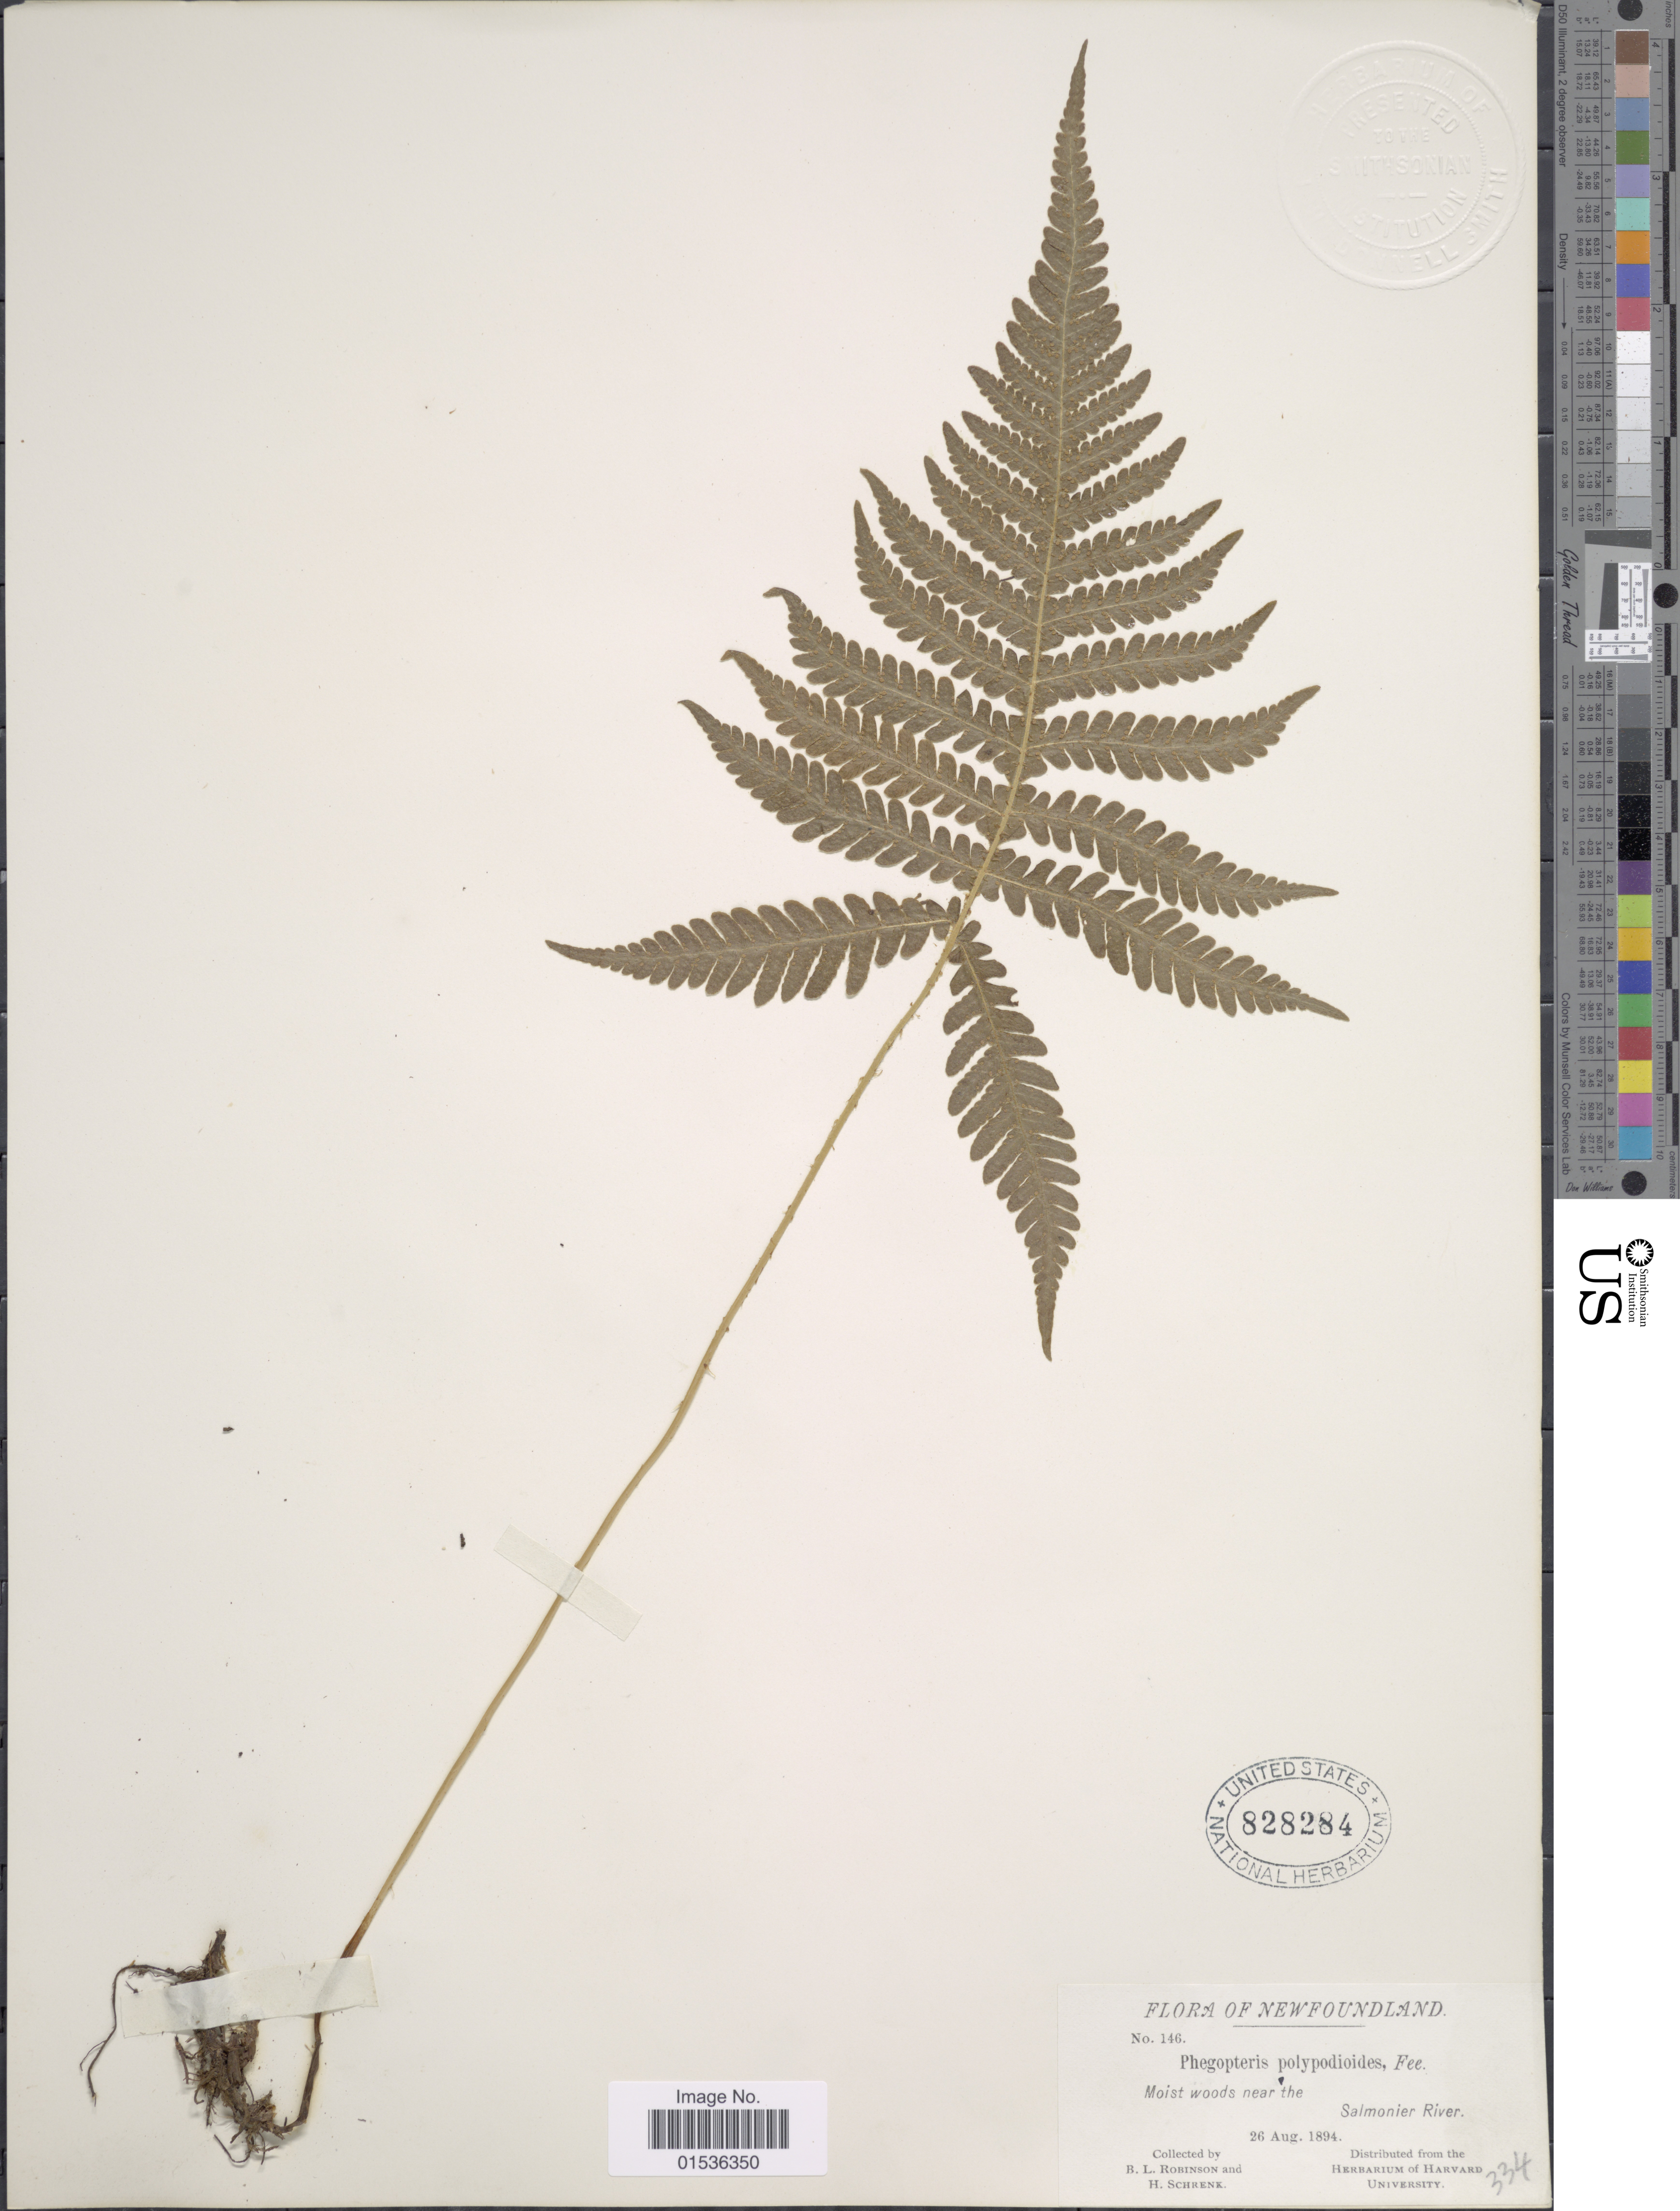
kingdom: Plantae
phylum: Tracheophyta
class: Polypodiopsida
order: Polypodiales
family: Thelypteridaceae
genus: Phegopteris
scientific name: Phegopteris connectilis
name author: (Michx.) Watt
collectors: B. L. Robinson & H. v. Schrenk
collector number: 146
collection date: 1894-08-26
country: Canada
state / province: Newfoundland and Labrador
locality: Newfoundland. Salmonier River.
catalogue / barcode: US 828284